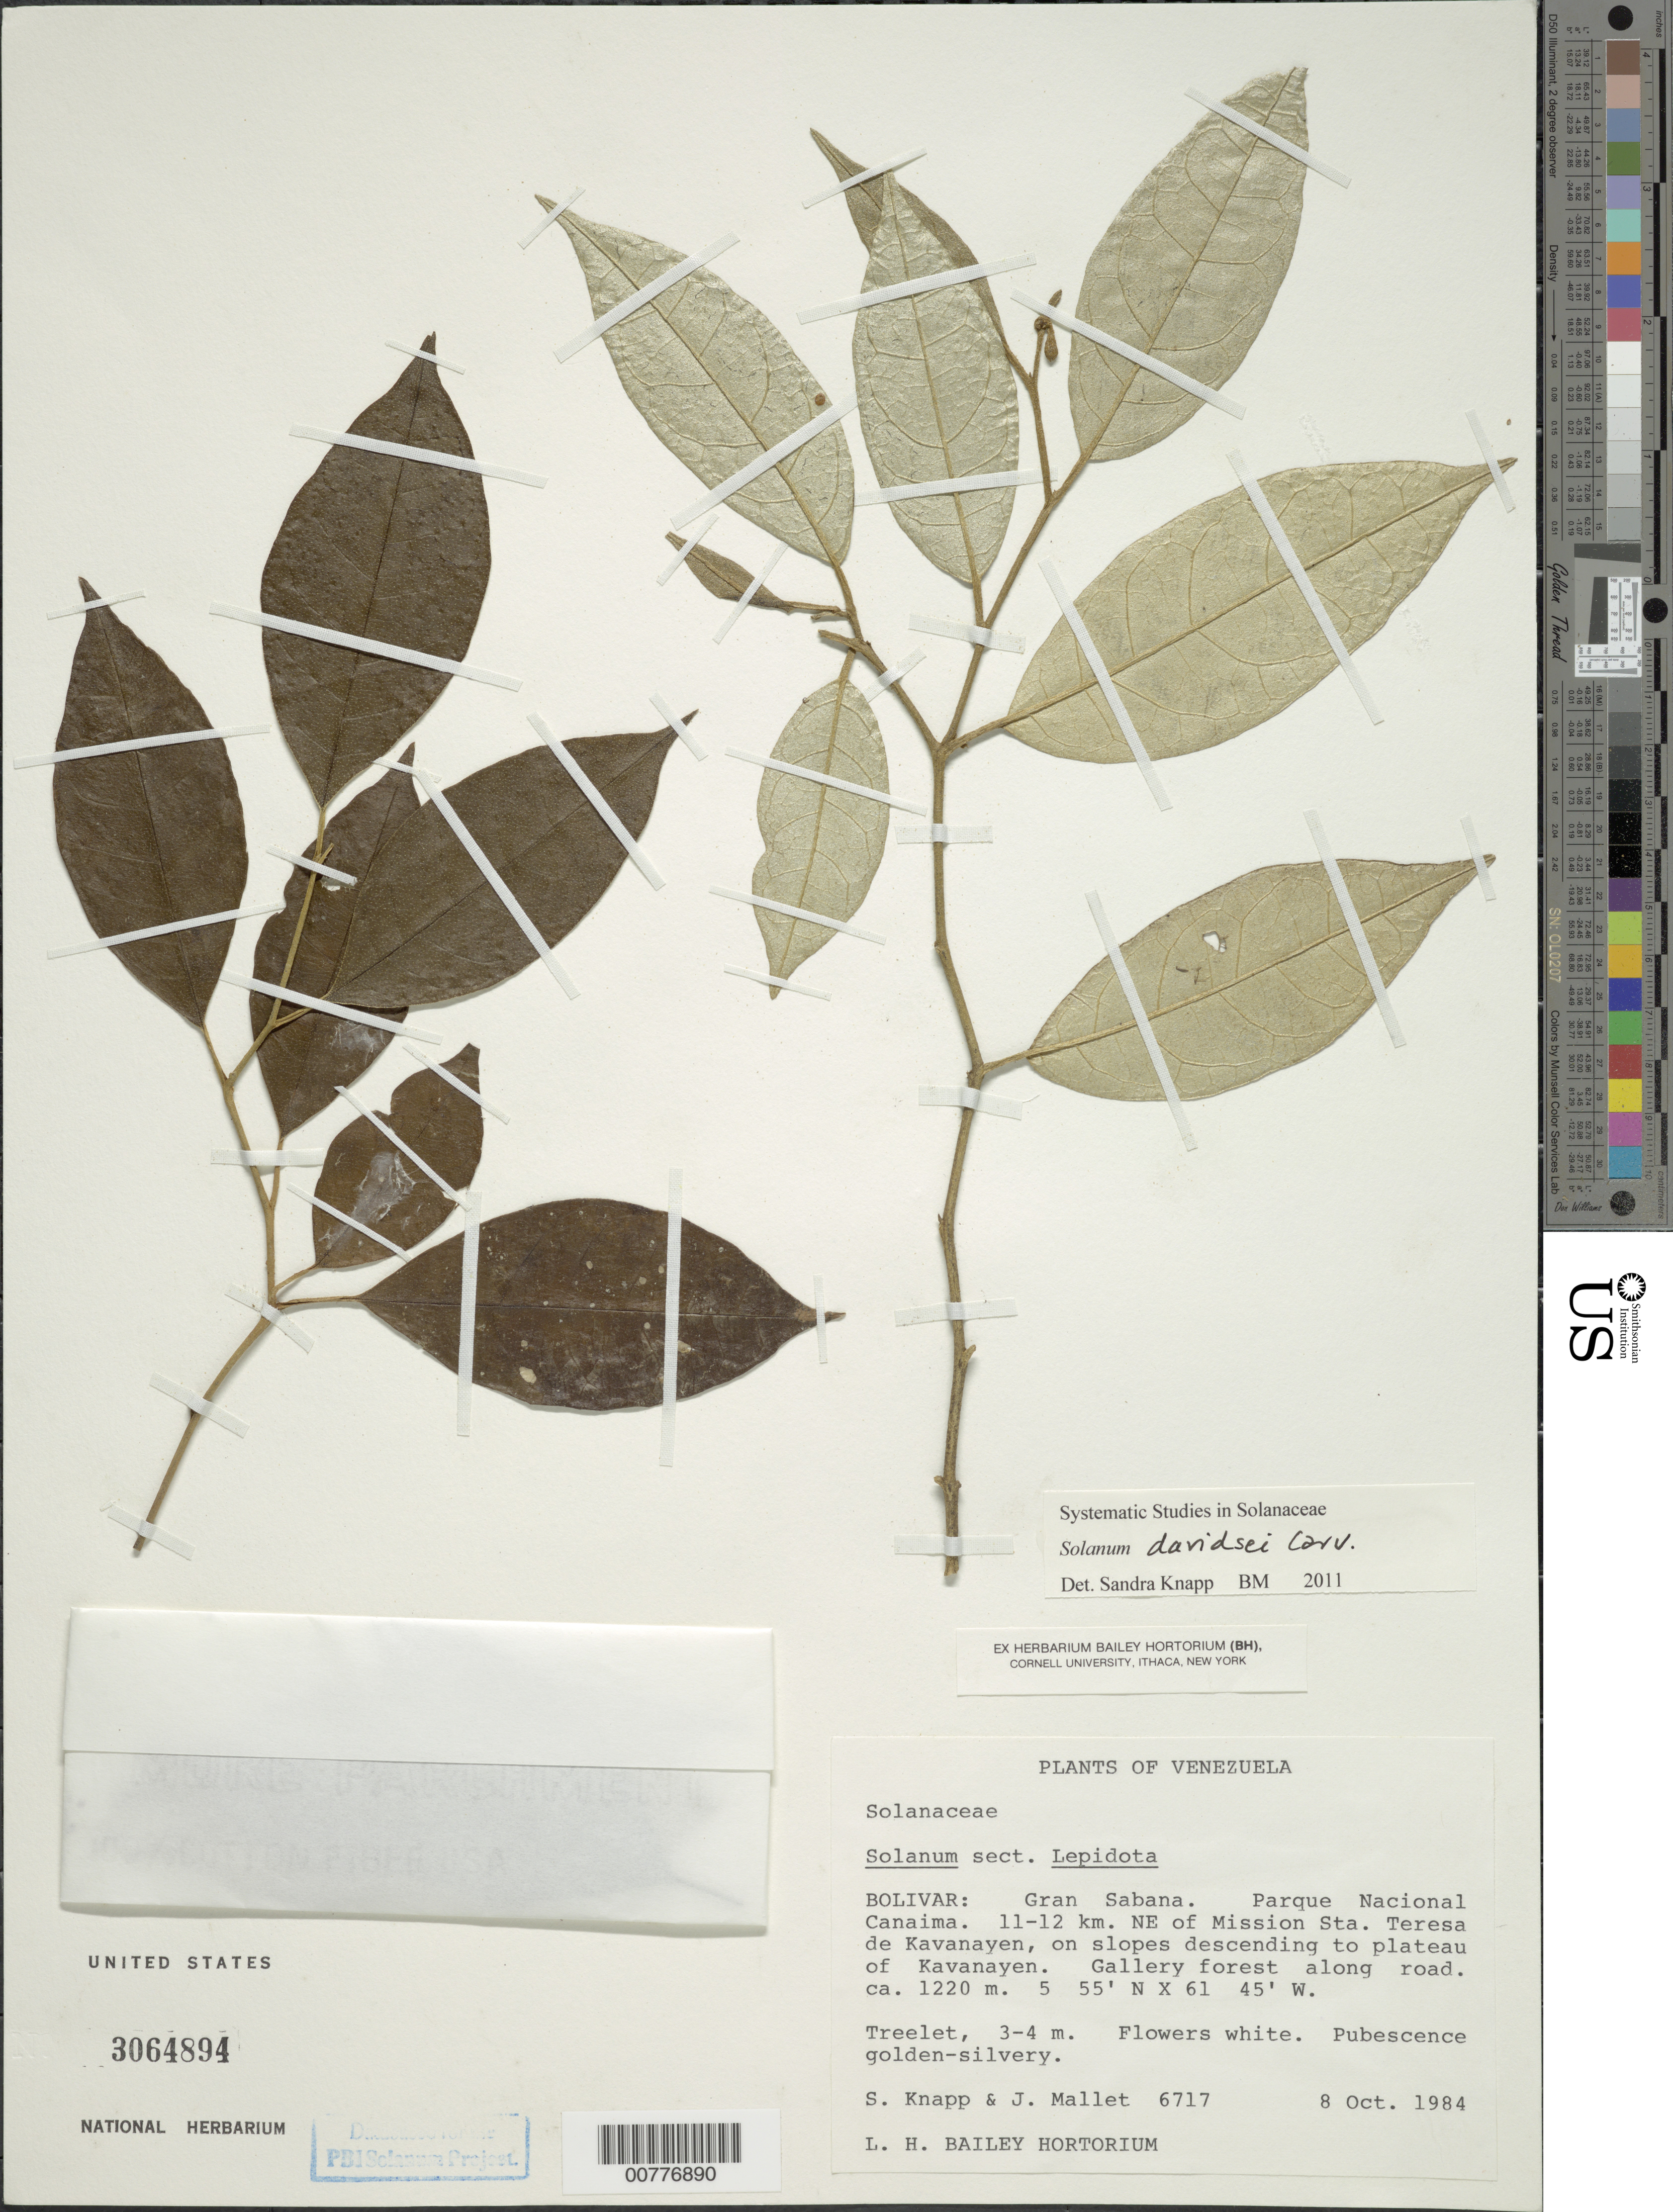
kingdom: Plantae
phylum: Tracheophyta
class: Magnoliopsida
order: Solanales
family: Solanaceae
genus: Solanum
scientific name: Solanum davidsei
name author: Carvalho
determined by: Knapp, S. D.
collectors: S. Knapp & J. Mallet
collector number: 6717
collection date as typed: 10 Oct 1984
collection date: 1984-10-10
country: Venezuela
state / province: Bolívar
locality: Gran Sabana, Parque Nacional Canaima, 11-12 km NE of Mission Sta. Teresa de Kavanayen, slopes to Kavanayen plateau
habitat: Gallery forest along road.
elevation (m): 1220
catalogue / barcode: US 3064894